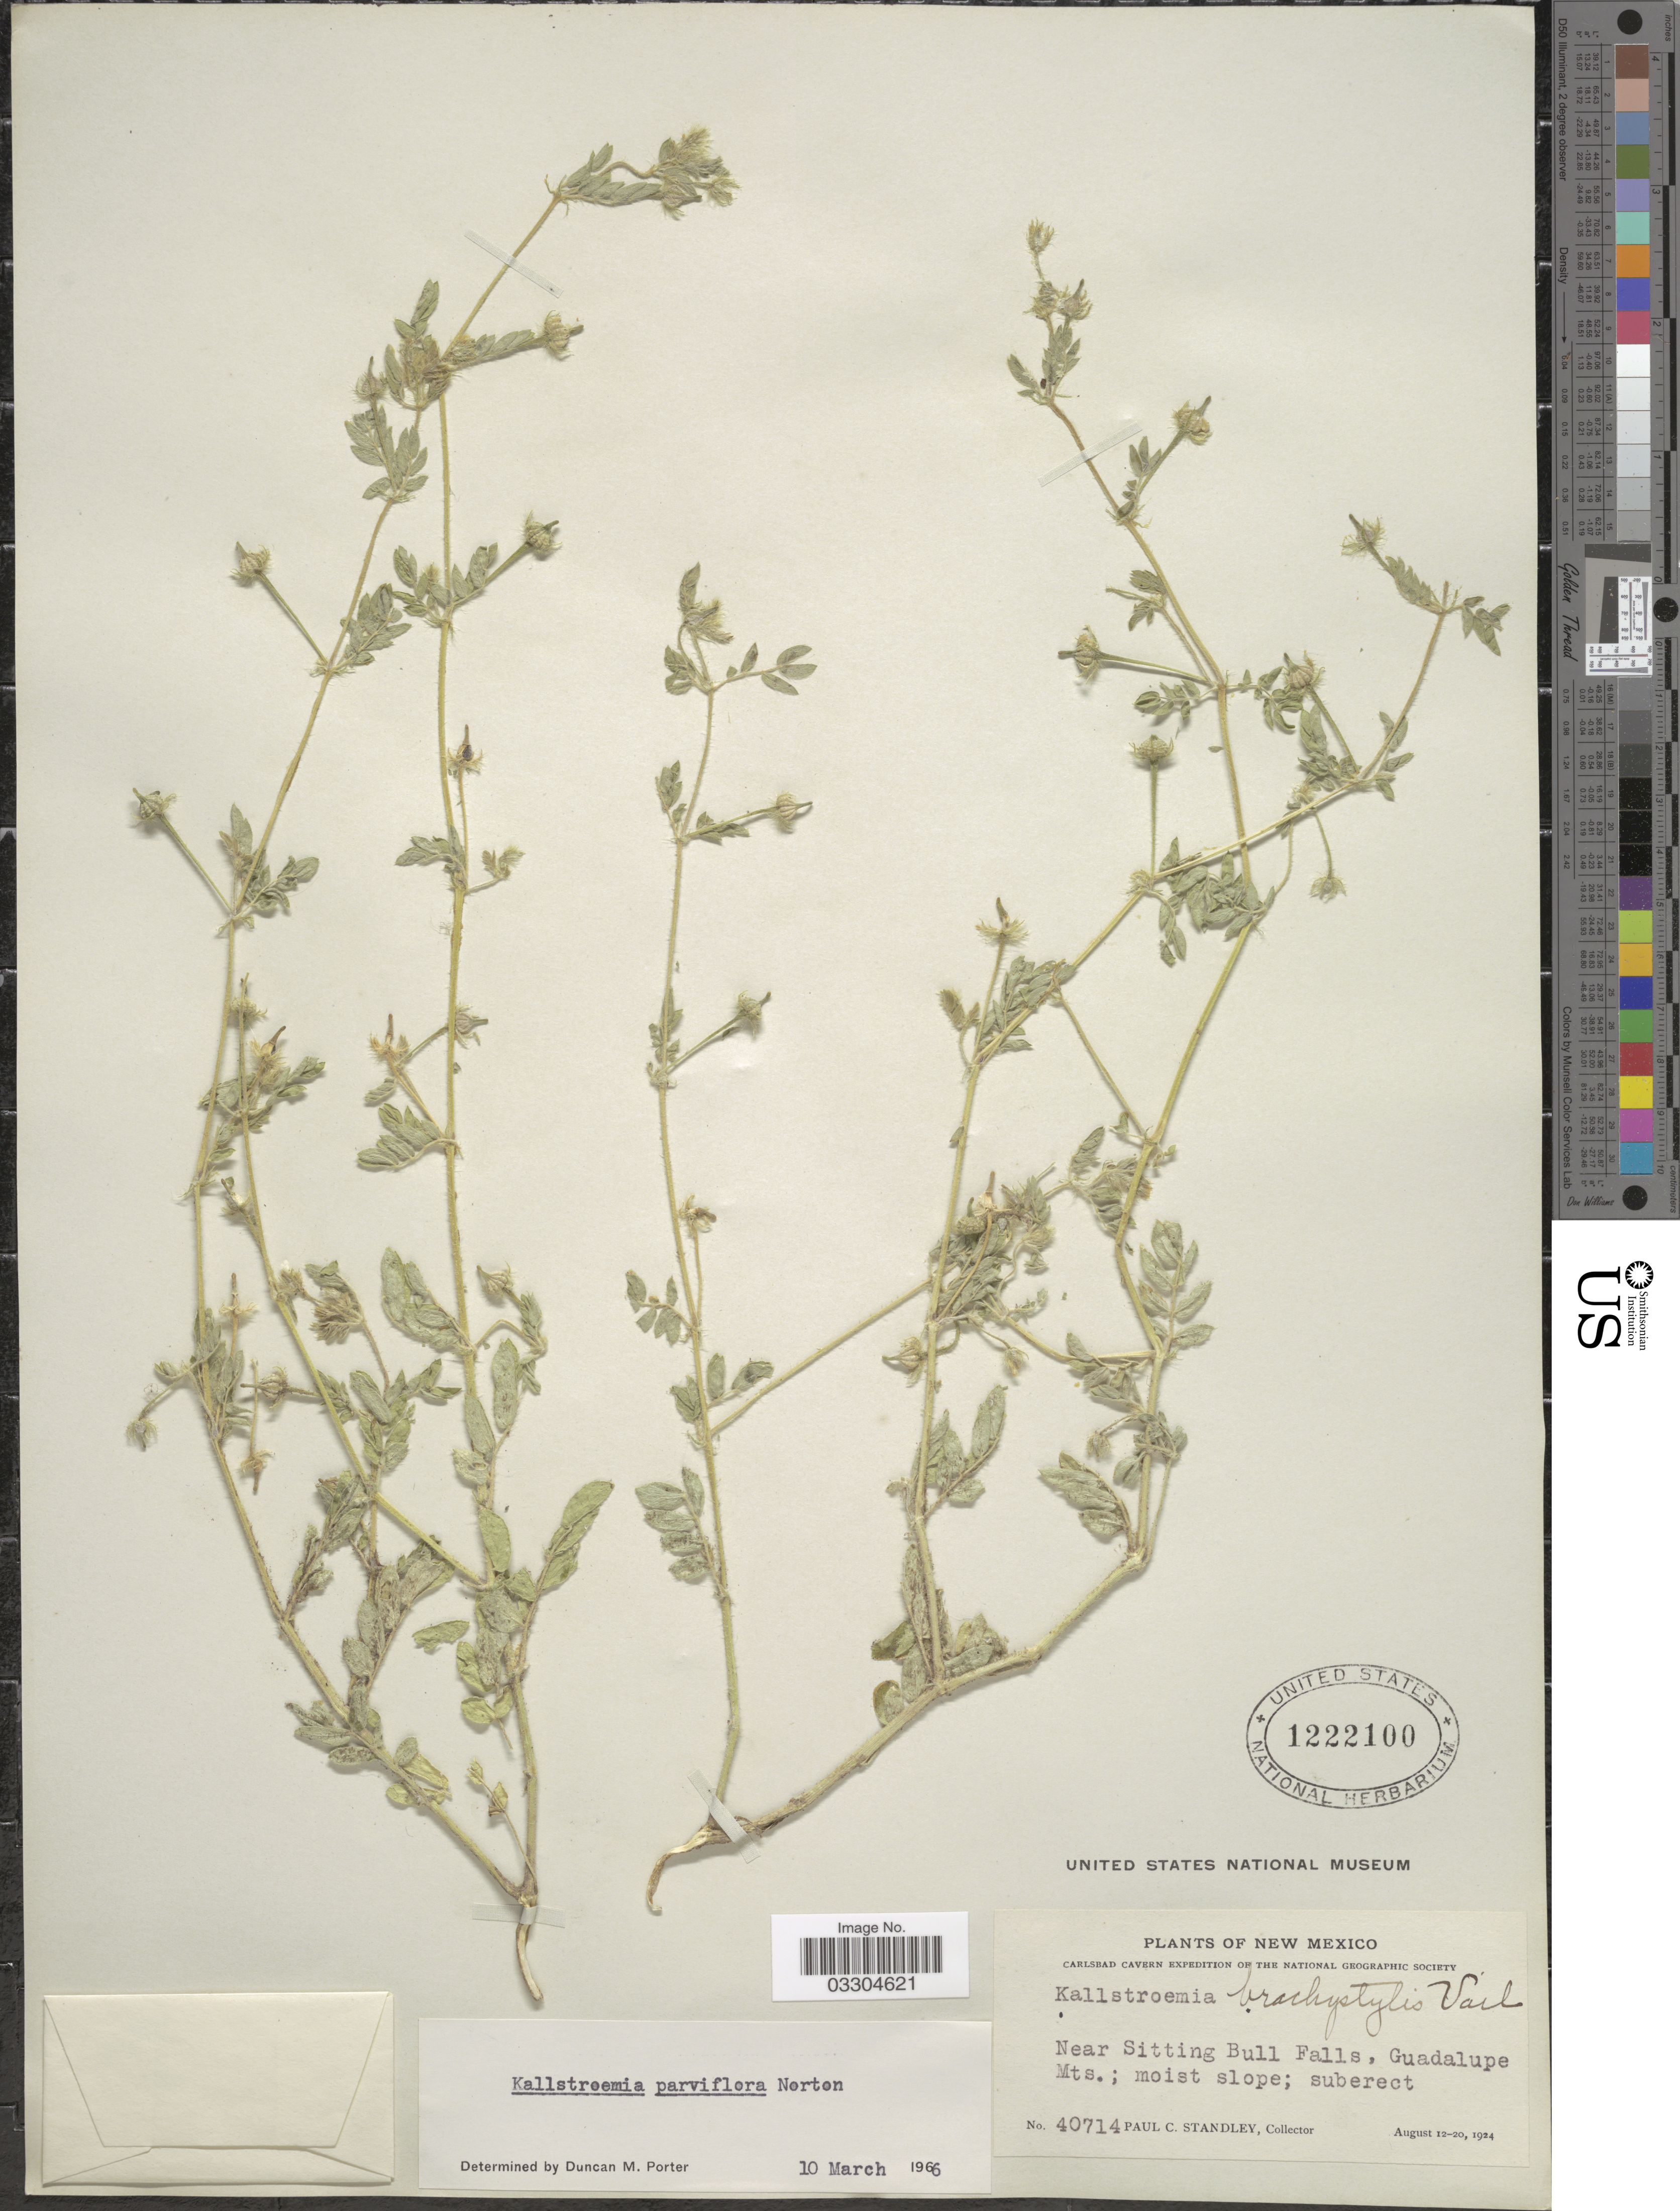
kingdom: Plantae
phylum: Tracheophyta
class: Magnoliopsida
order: Zygophyllales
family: Zygophyllaceae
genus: Kallstroemia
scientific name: Kallstroemia parviflora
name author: Norton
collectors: P. C. Standley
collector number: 40714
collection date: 1924-08-12/1924-08-20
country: United States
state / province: New Mexico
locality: Near Sitting Bull Falls, Guadalupe Mts.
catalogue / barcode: US 1222100